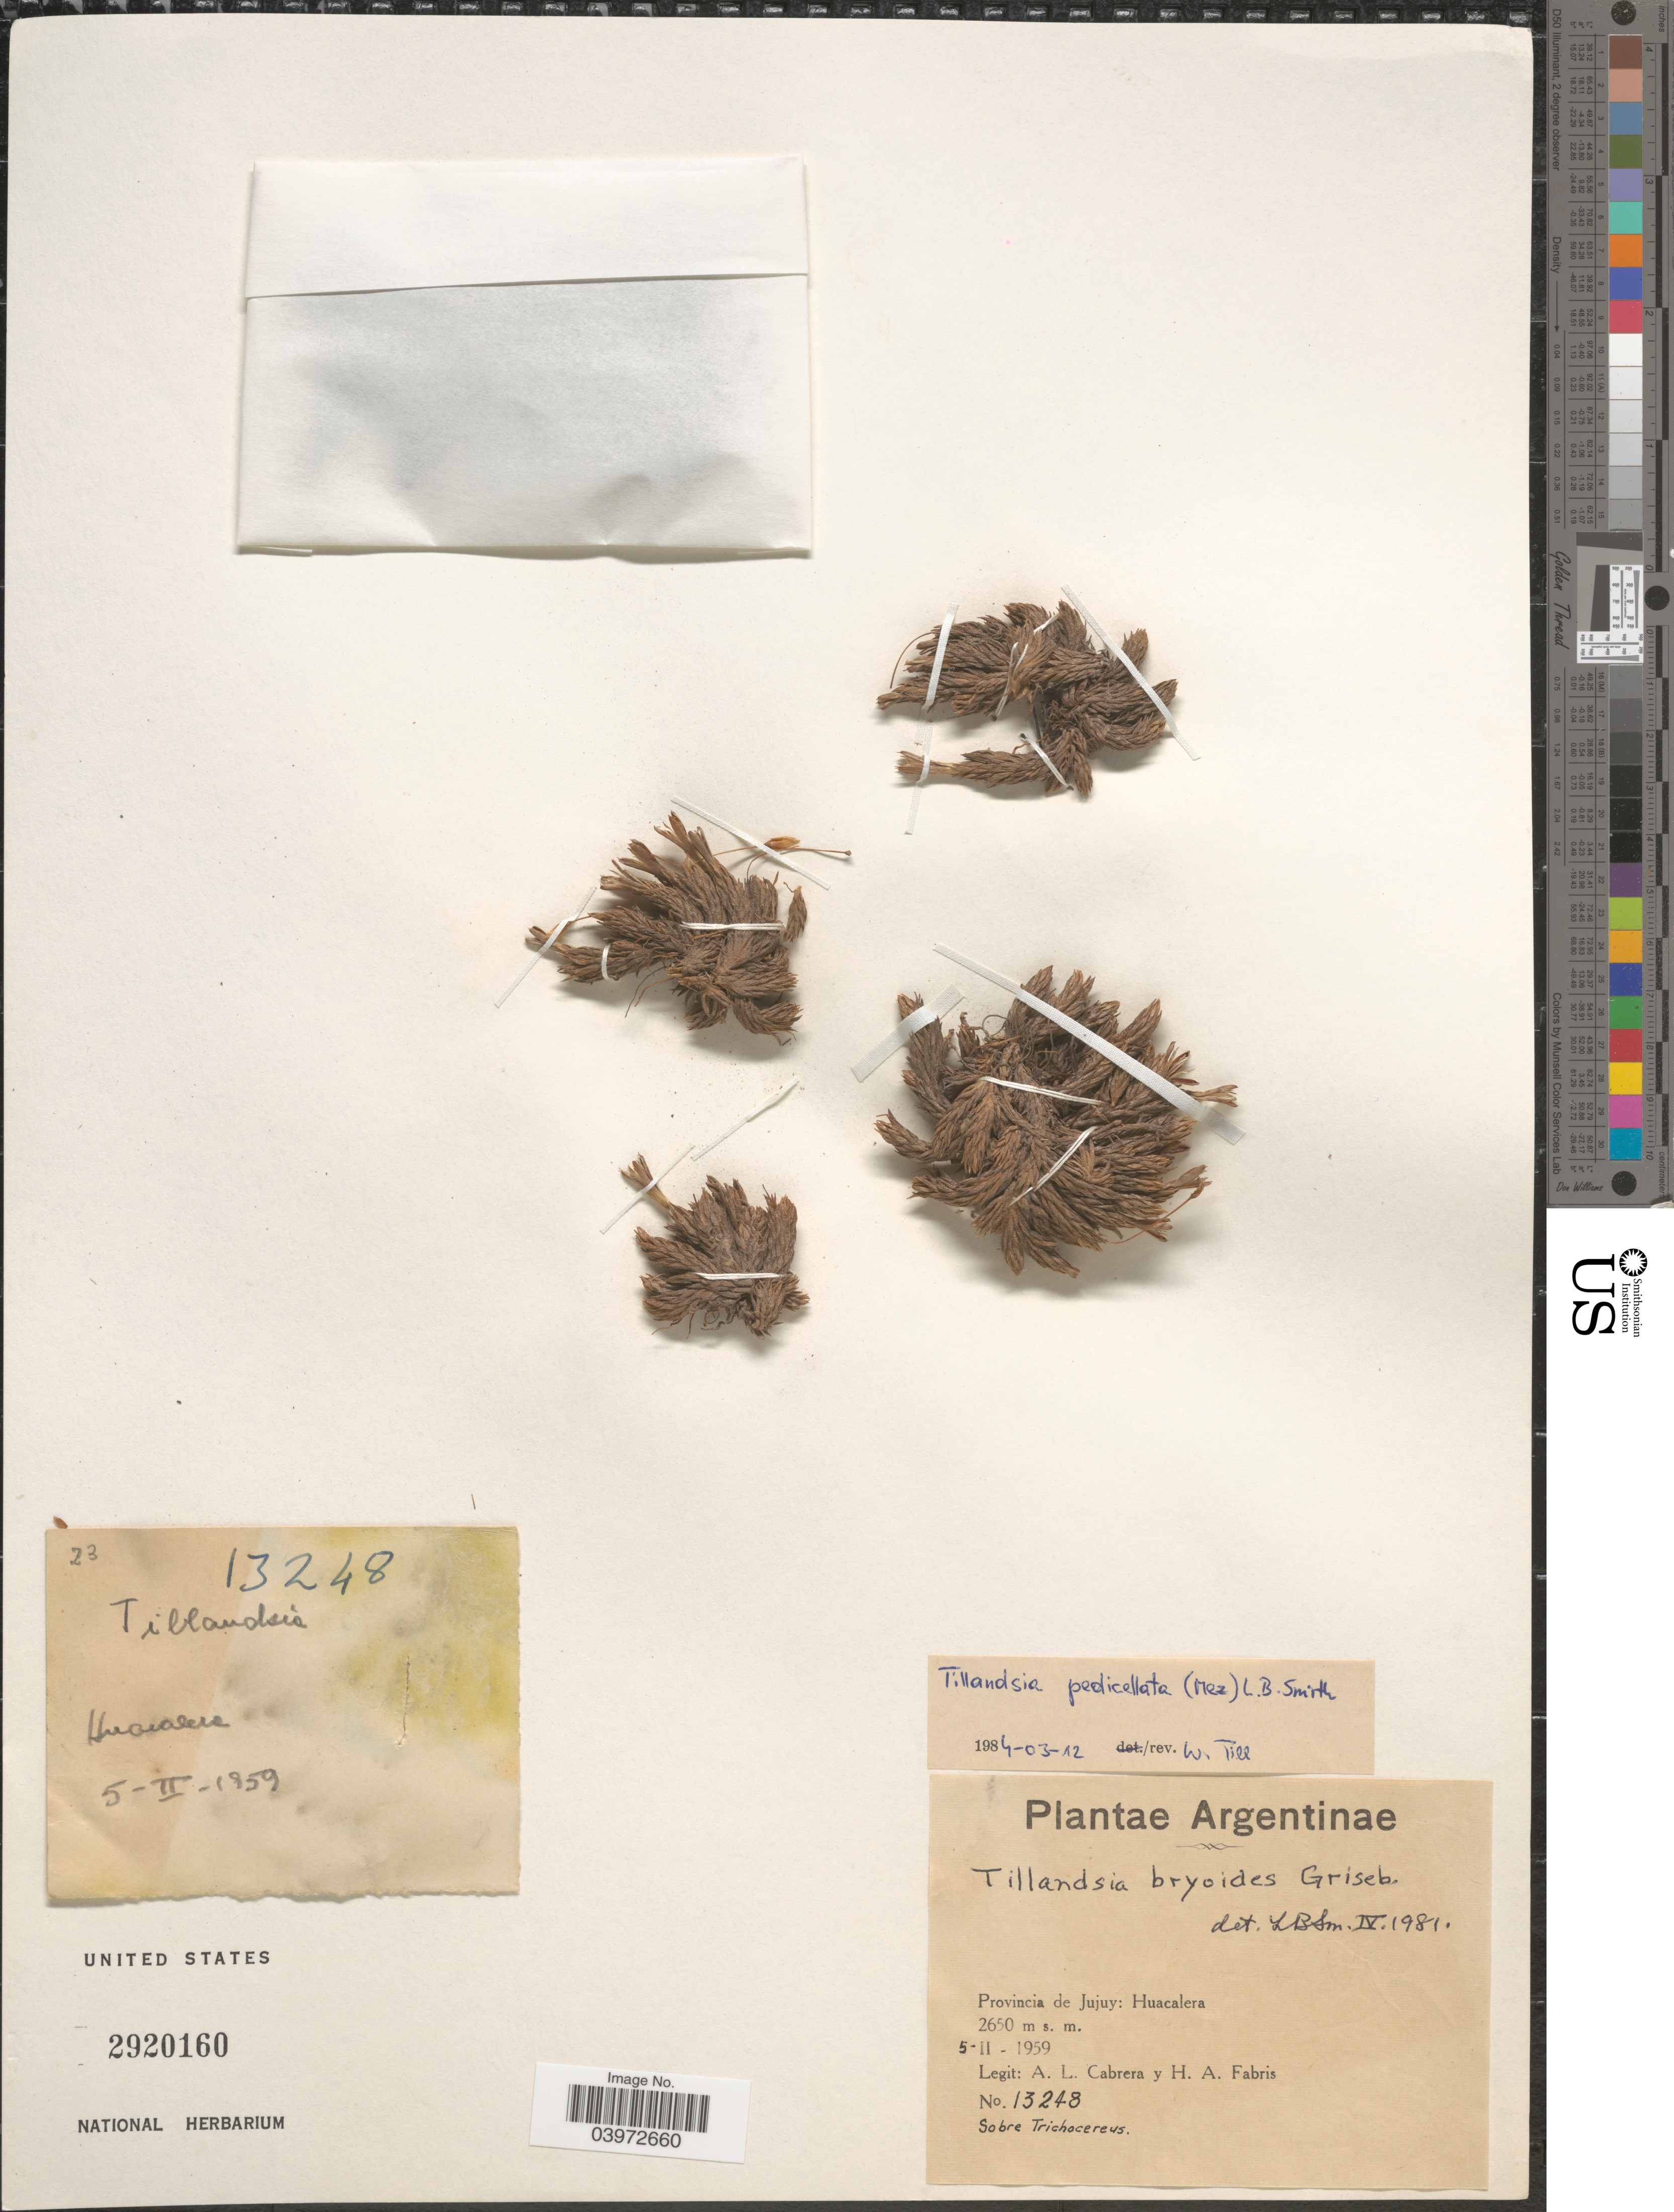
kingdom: Plantae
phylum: Tracheophyta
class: Liliopsida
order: Poales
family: Bromeliaceae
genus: Tillandsia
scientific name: Tillandsia bryoides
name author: Griseb. ex Baker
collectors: A. L. Cabrera & H. A. Fabris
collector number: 13248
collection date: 1959-02-05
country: Argentina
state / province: Jujuy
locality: Huacalera.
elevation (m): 2650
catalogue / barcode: US 2920160